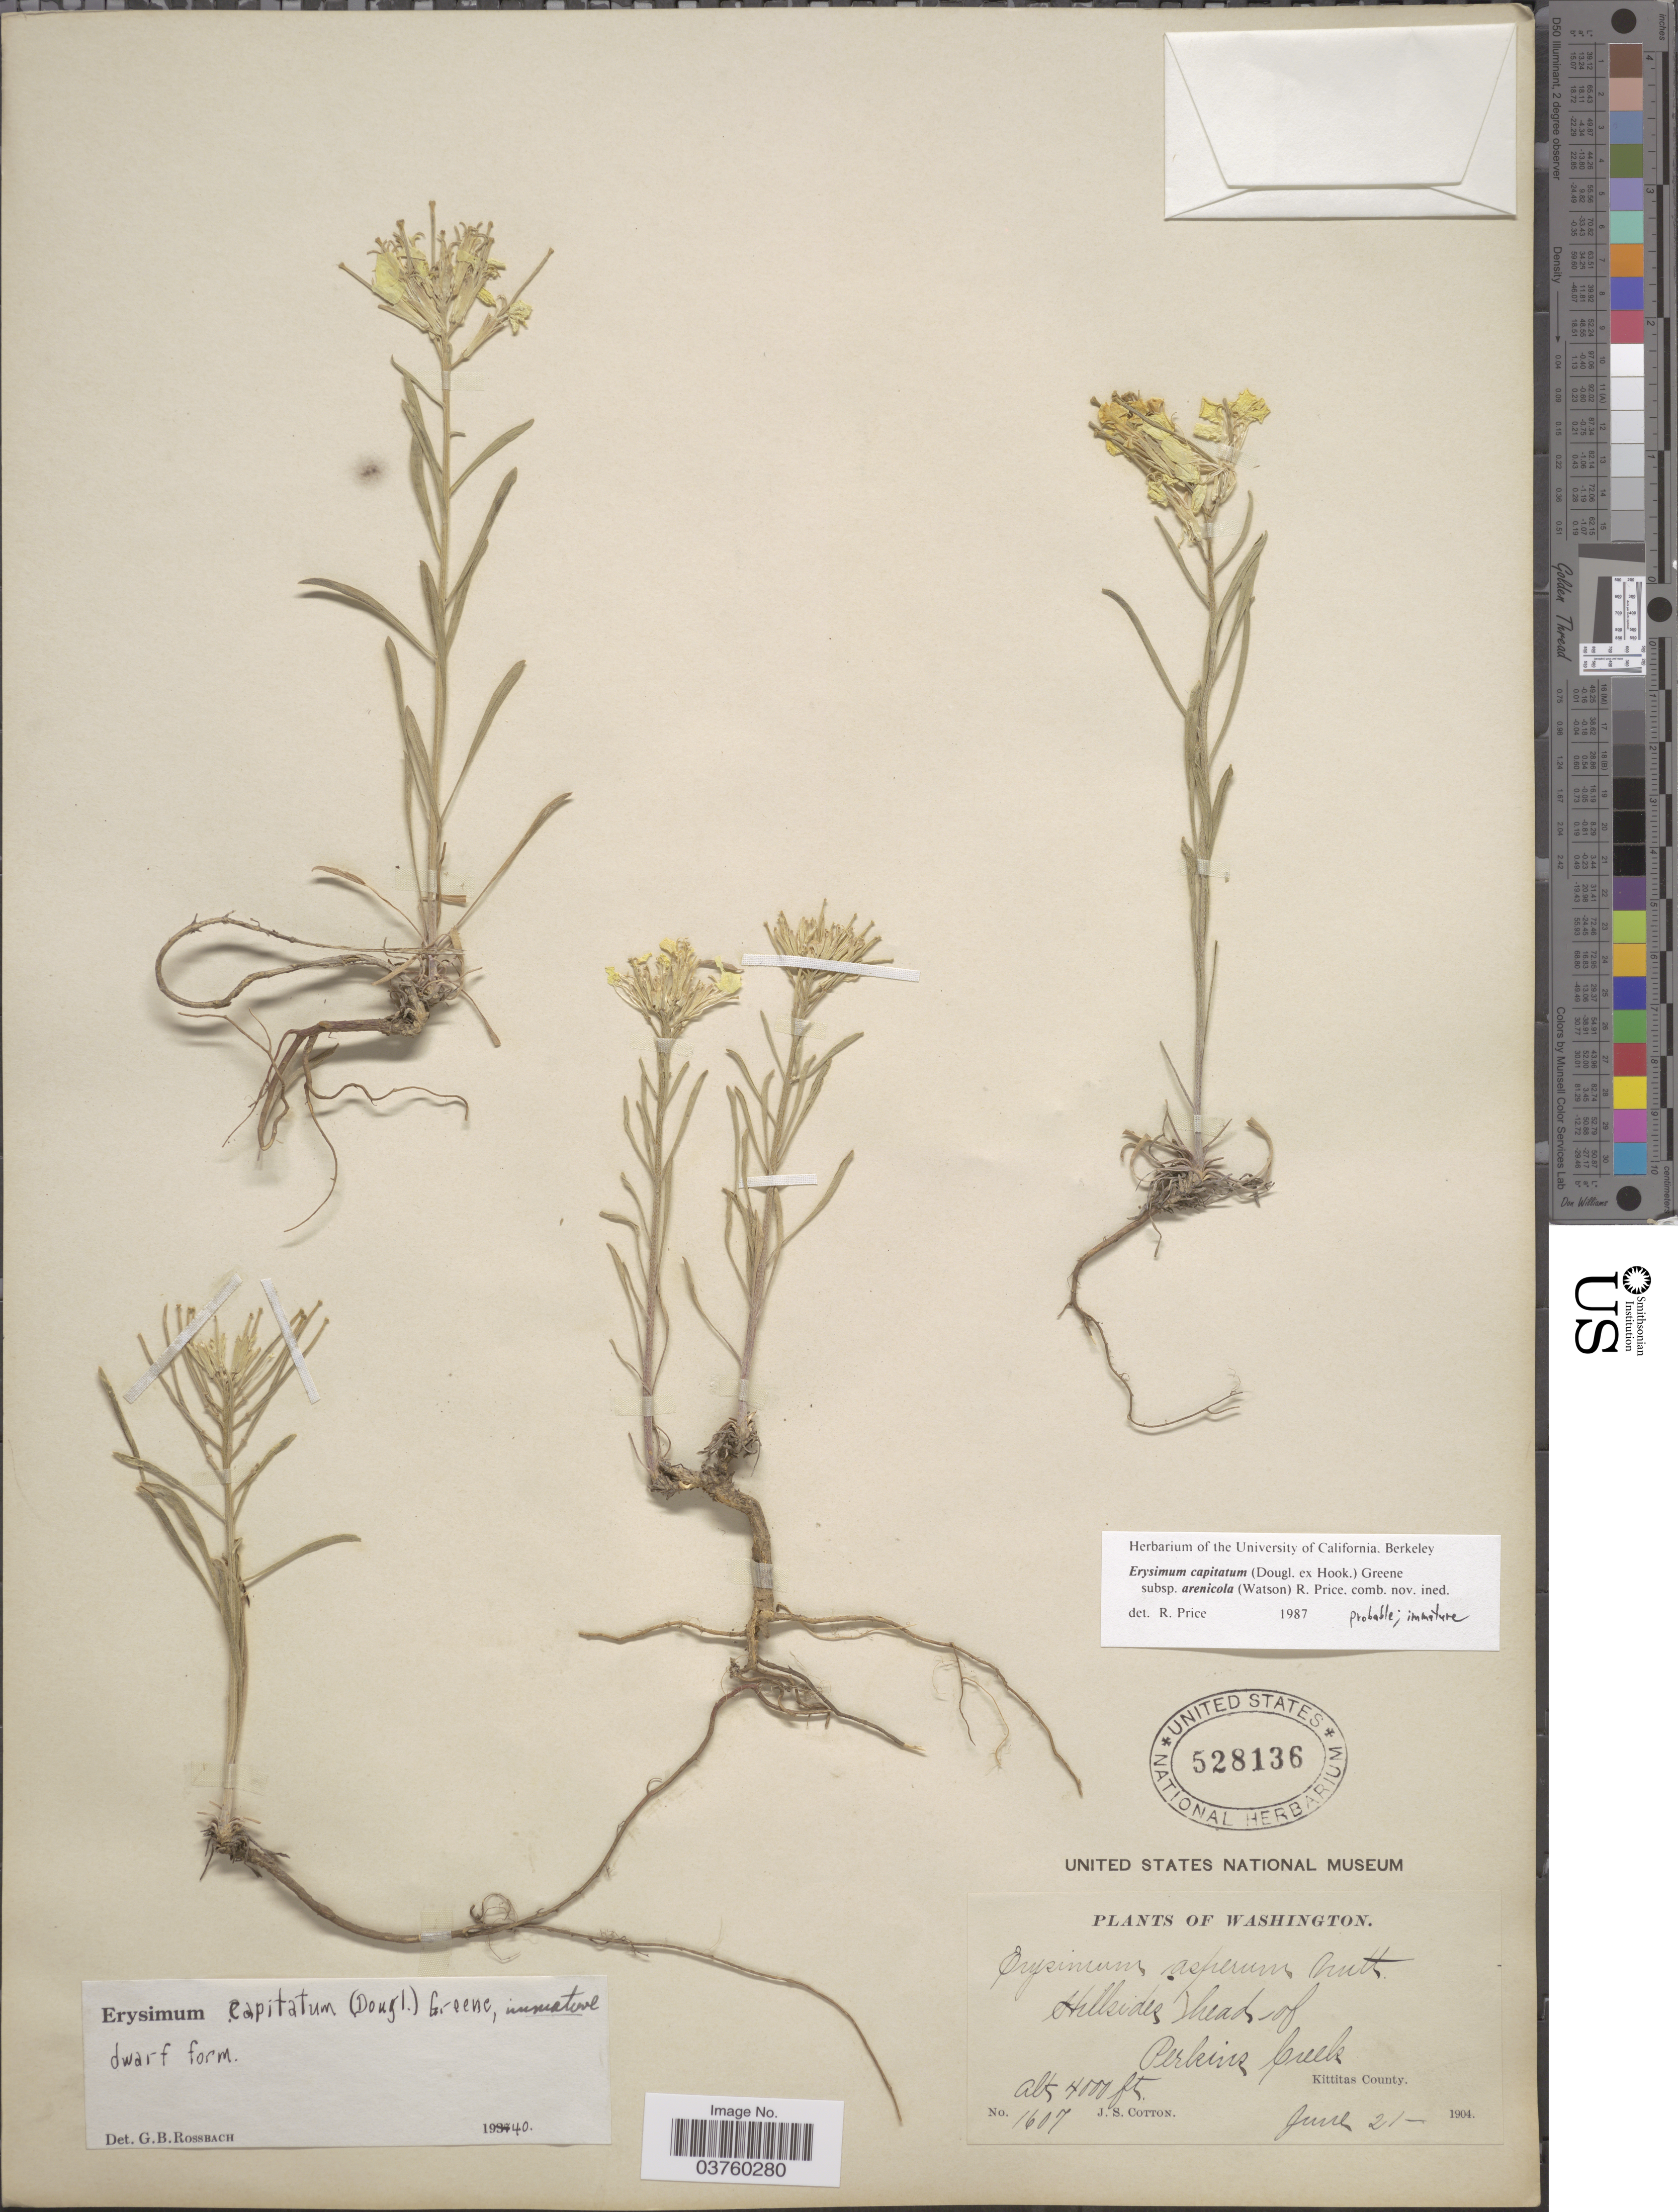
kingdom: Plantae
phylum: Tracheophyta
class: Magnoliopsida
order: Brassicales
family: Brassicaceae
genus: Erysimum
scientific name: Erysimum capitatum subsp. arenicola (S. Watson) R.A. Price, comb. nov. ined.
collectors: J. S. Cotton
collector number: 1607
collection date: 1904-06-21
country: United States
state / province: Washington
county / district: Kittitas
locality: Hillsides head of Perkins Creek. Kittitas County.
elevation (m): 1219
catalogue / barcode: US 528136